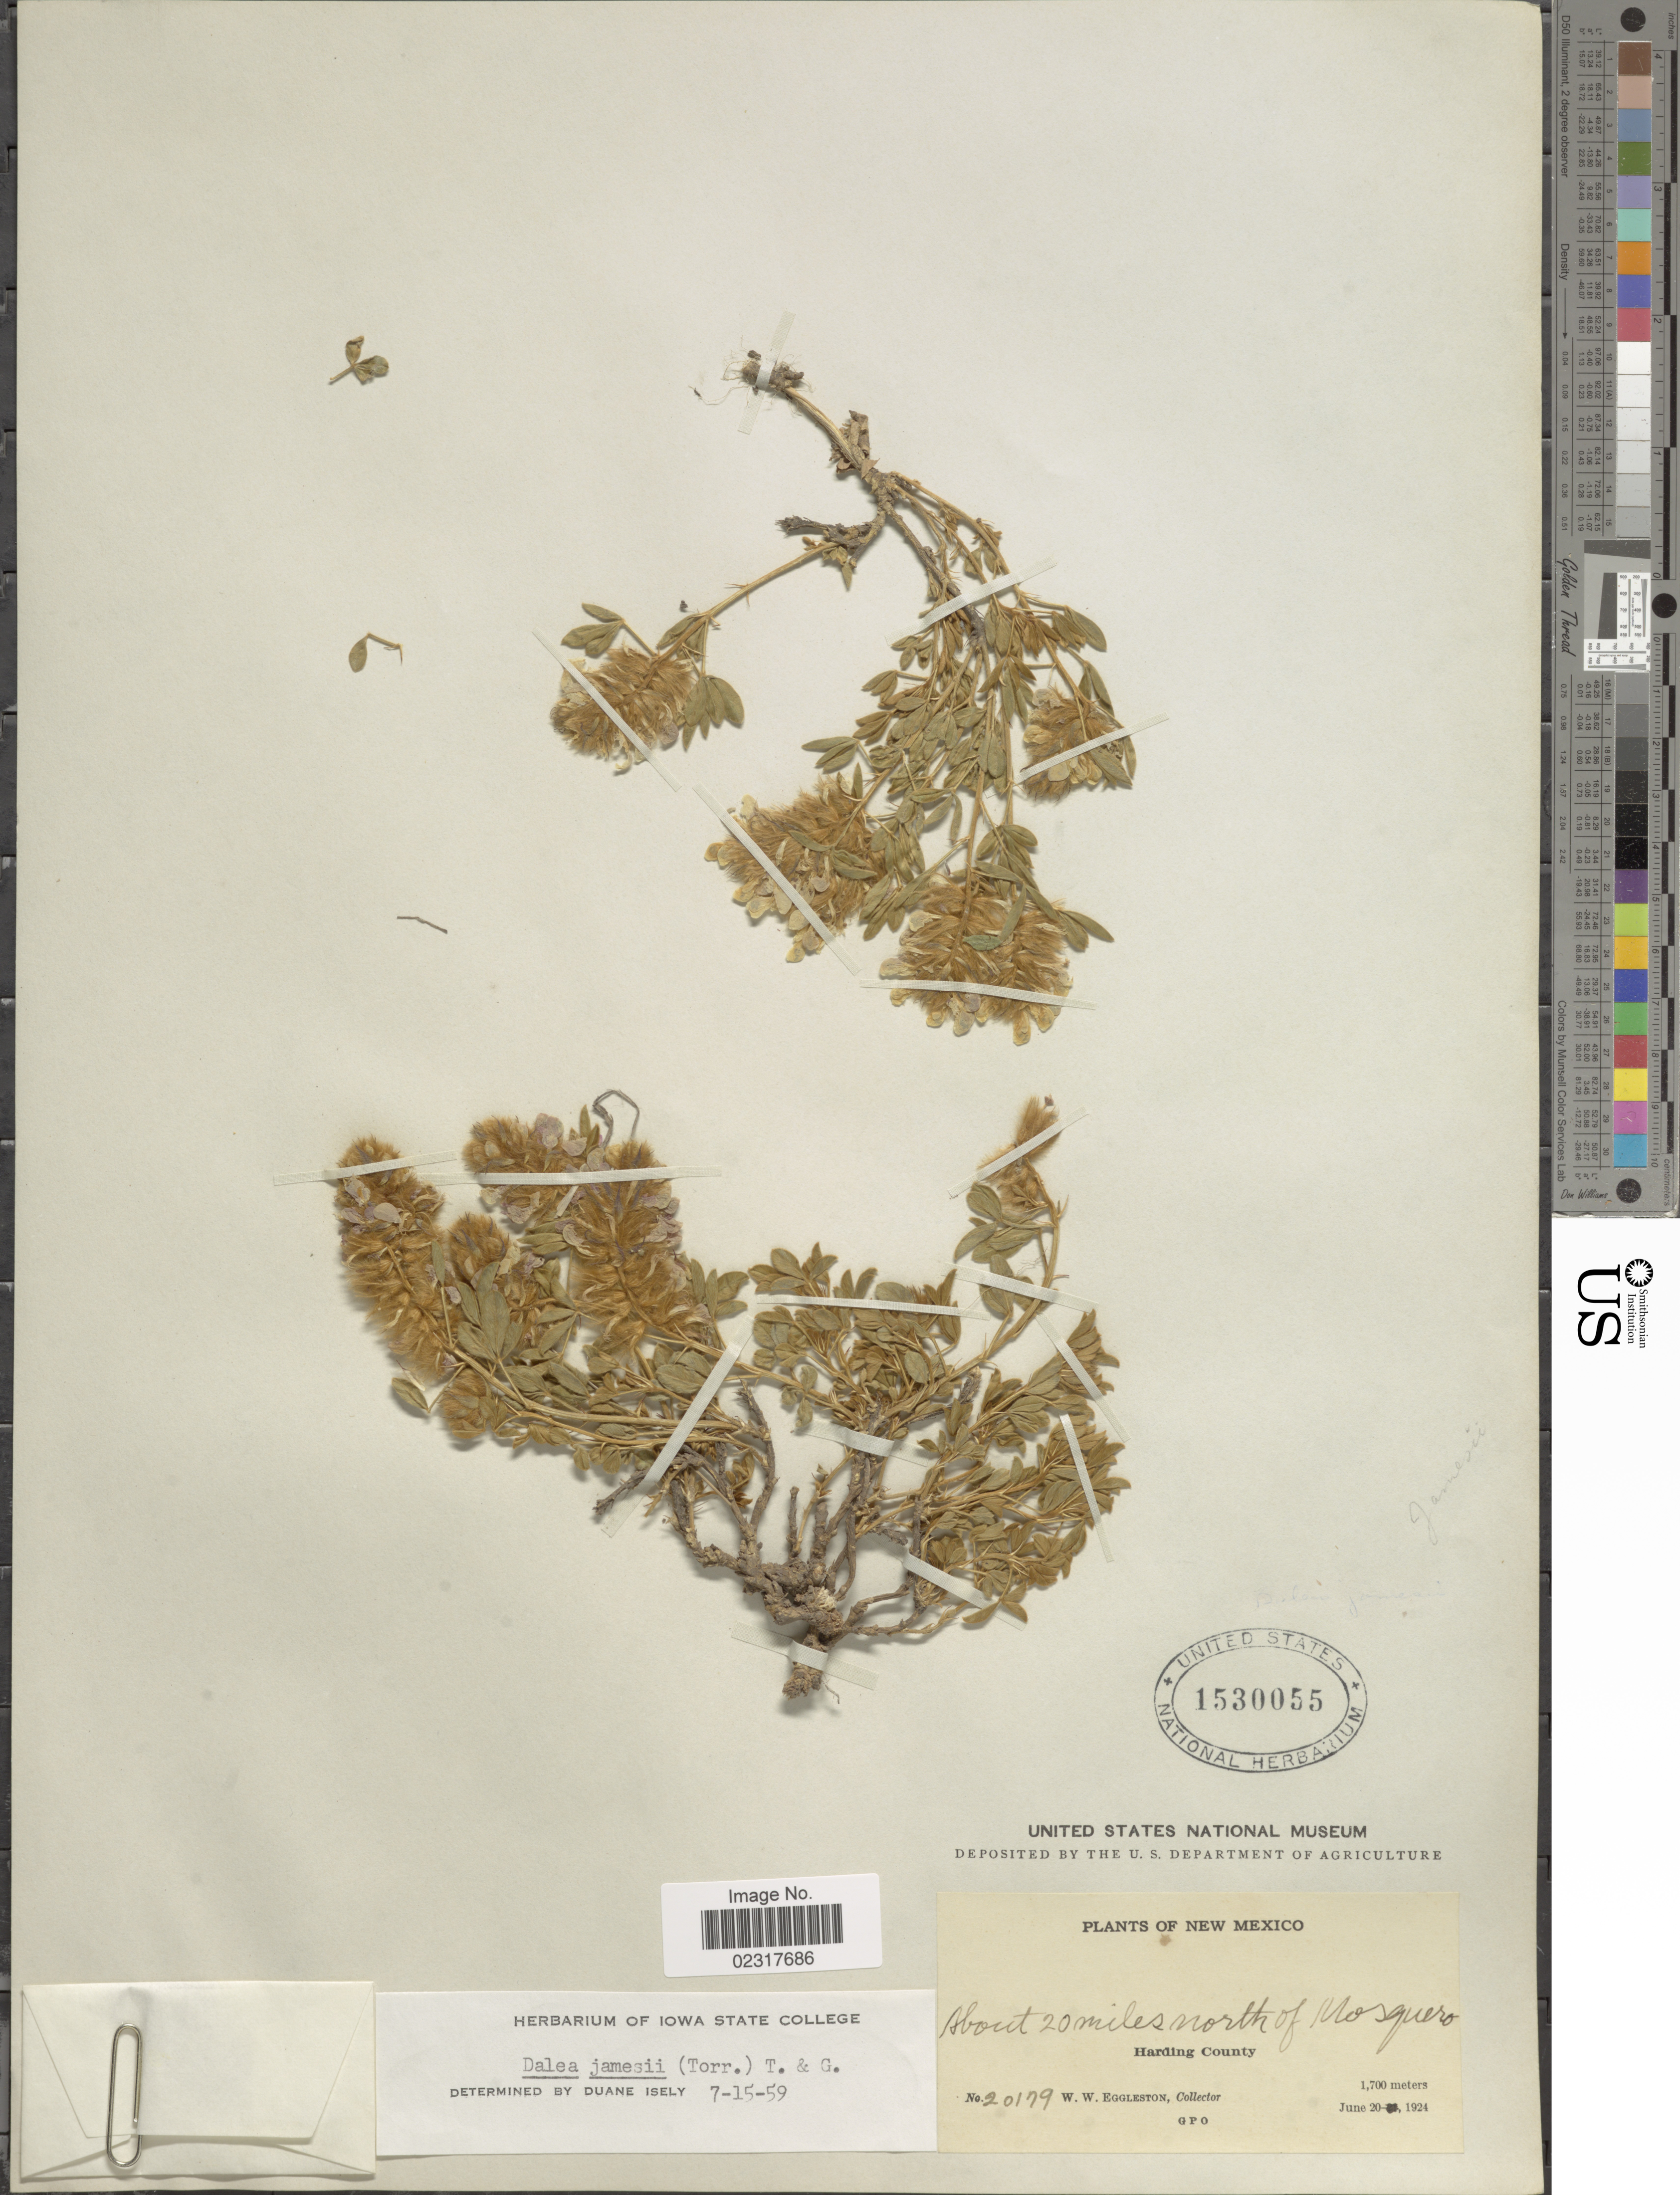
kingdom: Plantae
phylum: Tracheophyta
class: Magnoliopsida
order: Fabales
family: Fabaceae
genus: Dalea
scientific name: Dalea jamesii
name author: (Torr.) Torr. & A. Gray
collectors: W. W. Eggleston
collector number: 20179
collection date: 1924-06-20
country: United States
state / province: New Mexico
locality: About 20 miles north of Mosquero, Harding County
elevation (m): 1700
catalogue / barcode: US 1530055